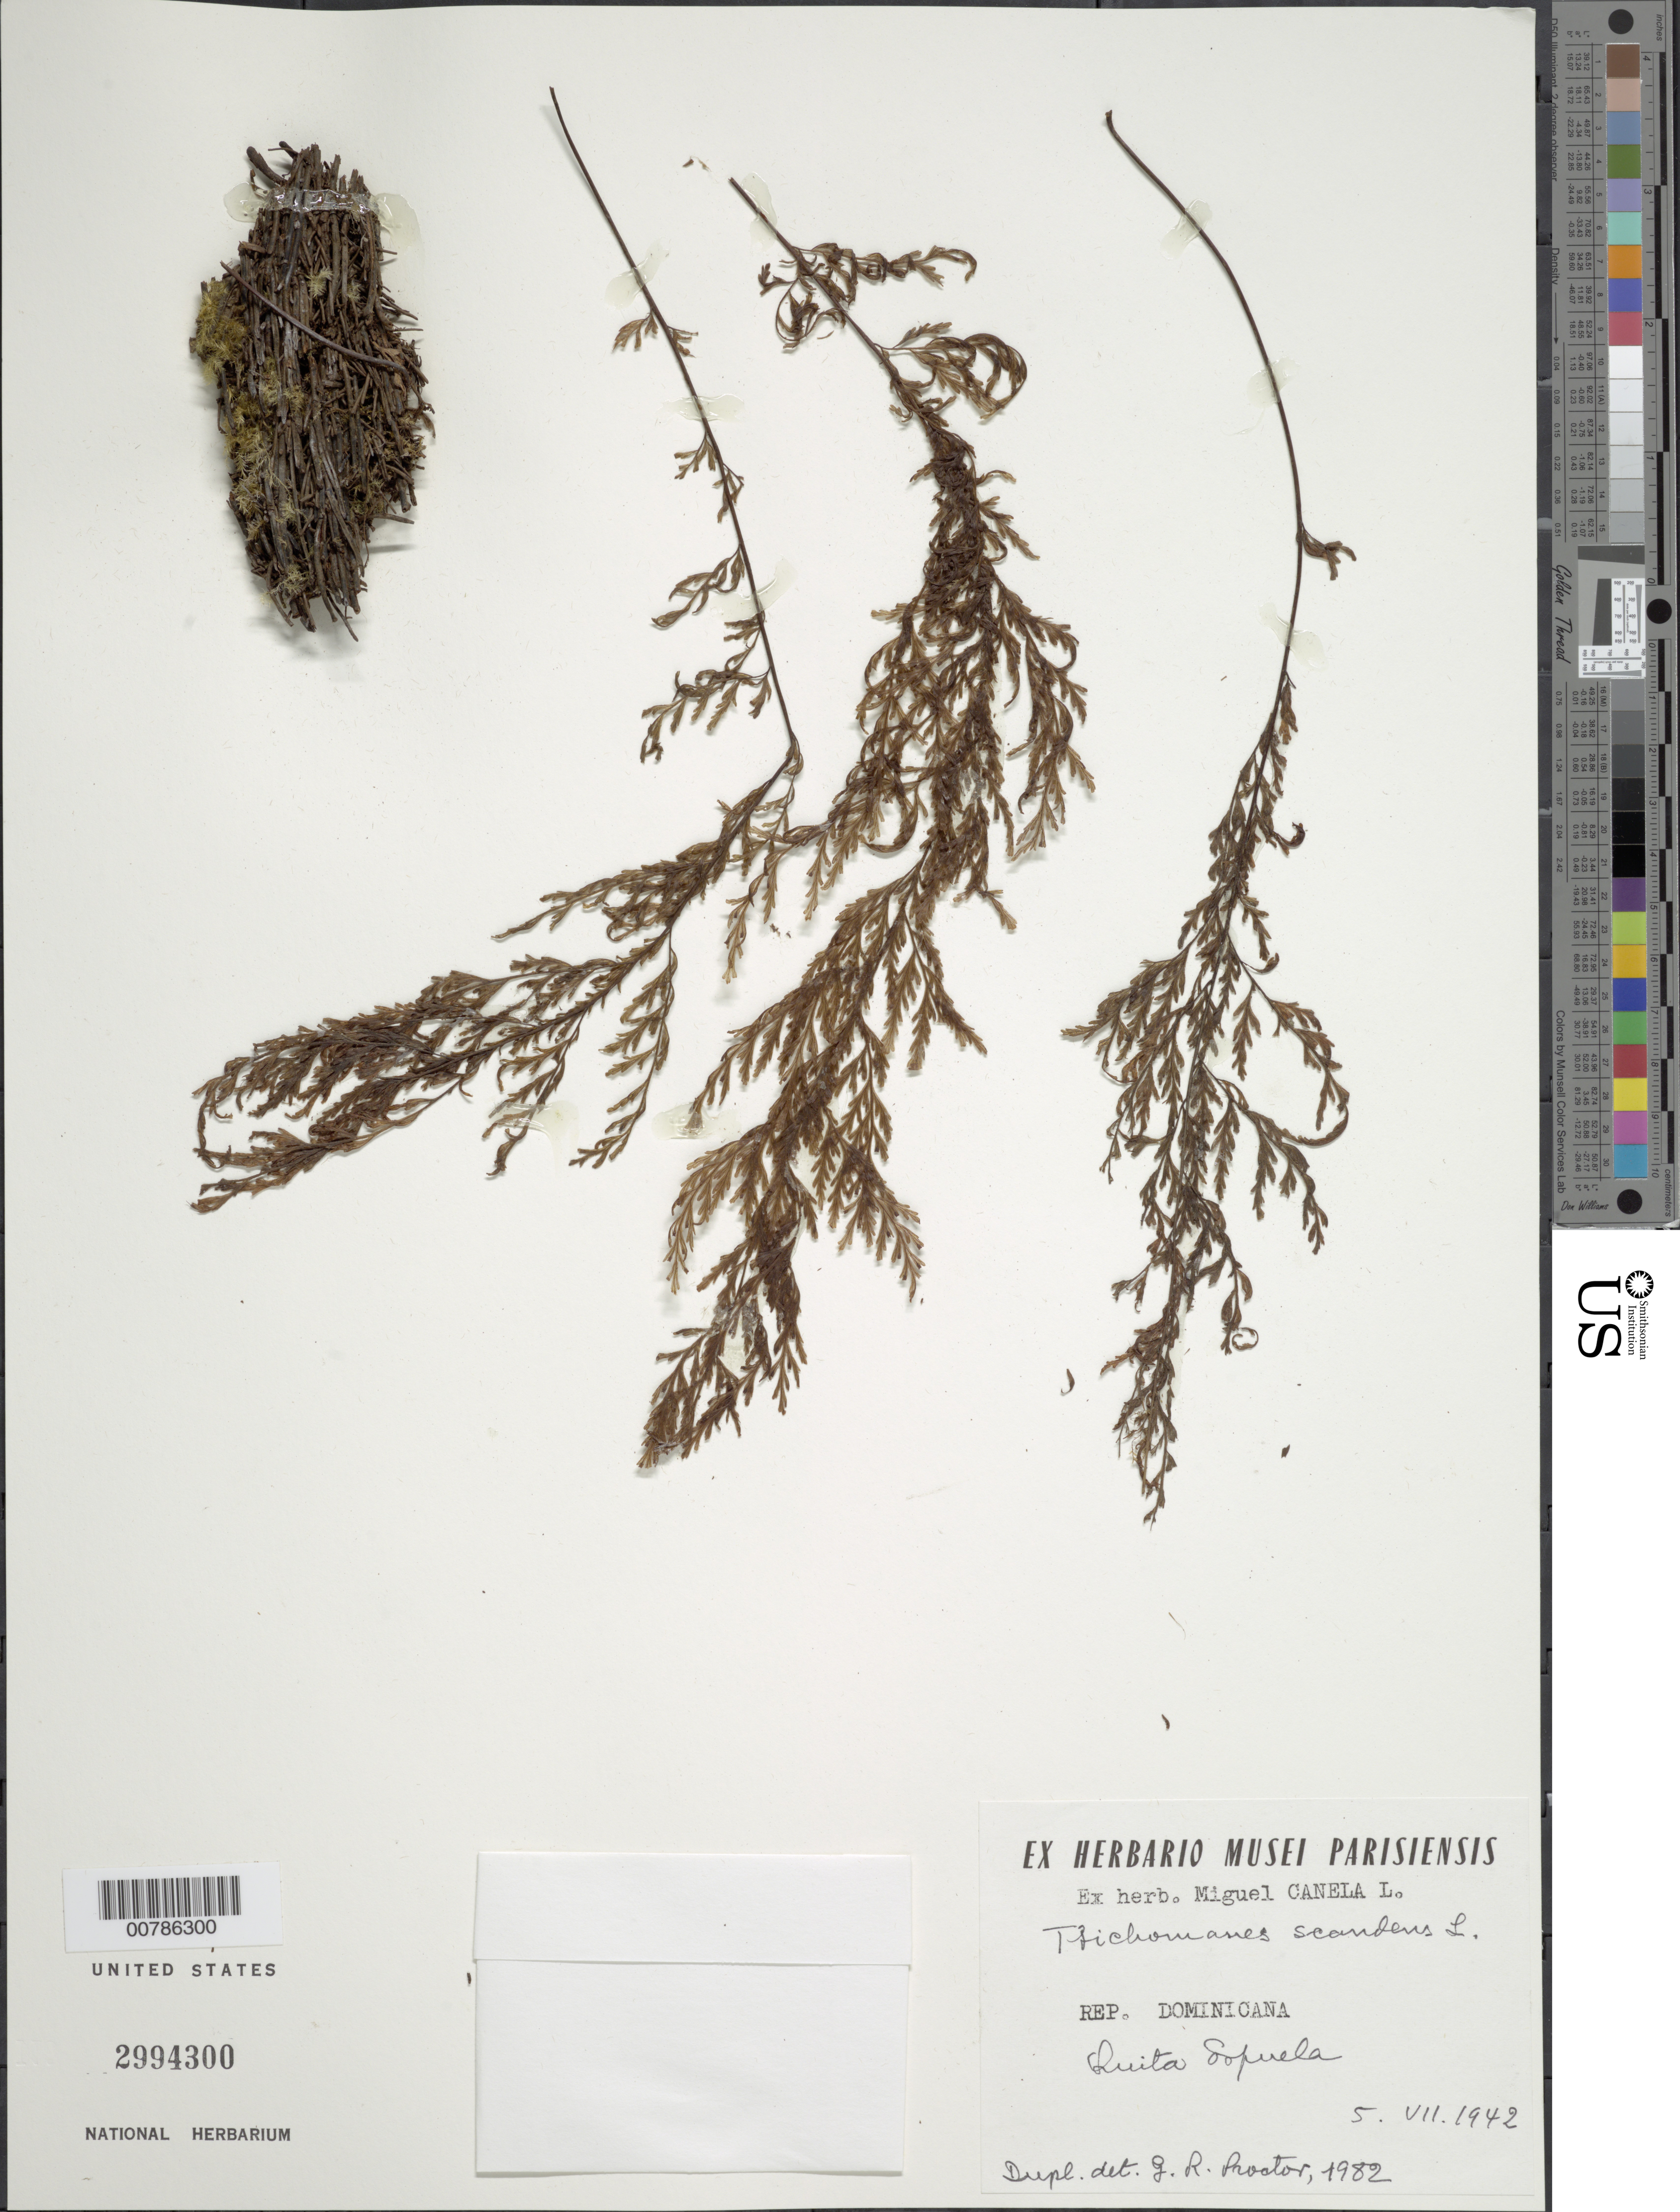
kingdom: Plantae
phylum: Tracheophyta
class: Polypodiopsida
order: Hymenophyllales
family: Hymenophyllaceae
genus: Trichomanes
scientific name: Trichomanes scandens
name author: L.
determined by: Proctor, G. R.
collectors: M. Canela Lazaro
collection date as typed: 05 Jul 1942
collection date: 1942-07-05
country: Dominican Republic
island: Hispaniola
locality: Quita Espuela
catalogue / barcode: US 2994300